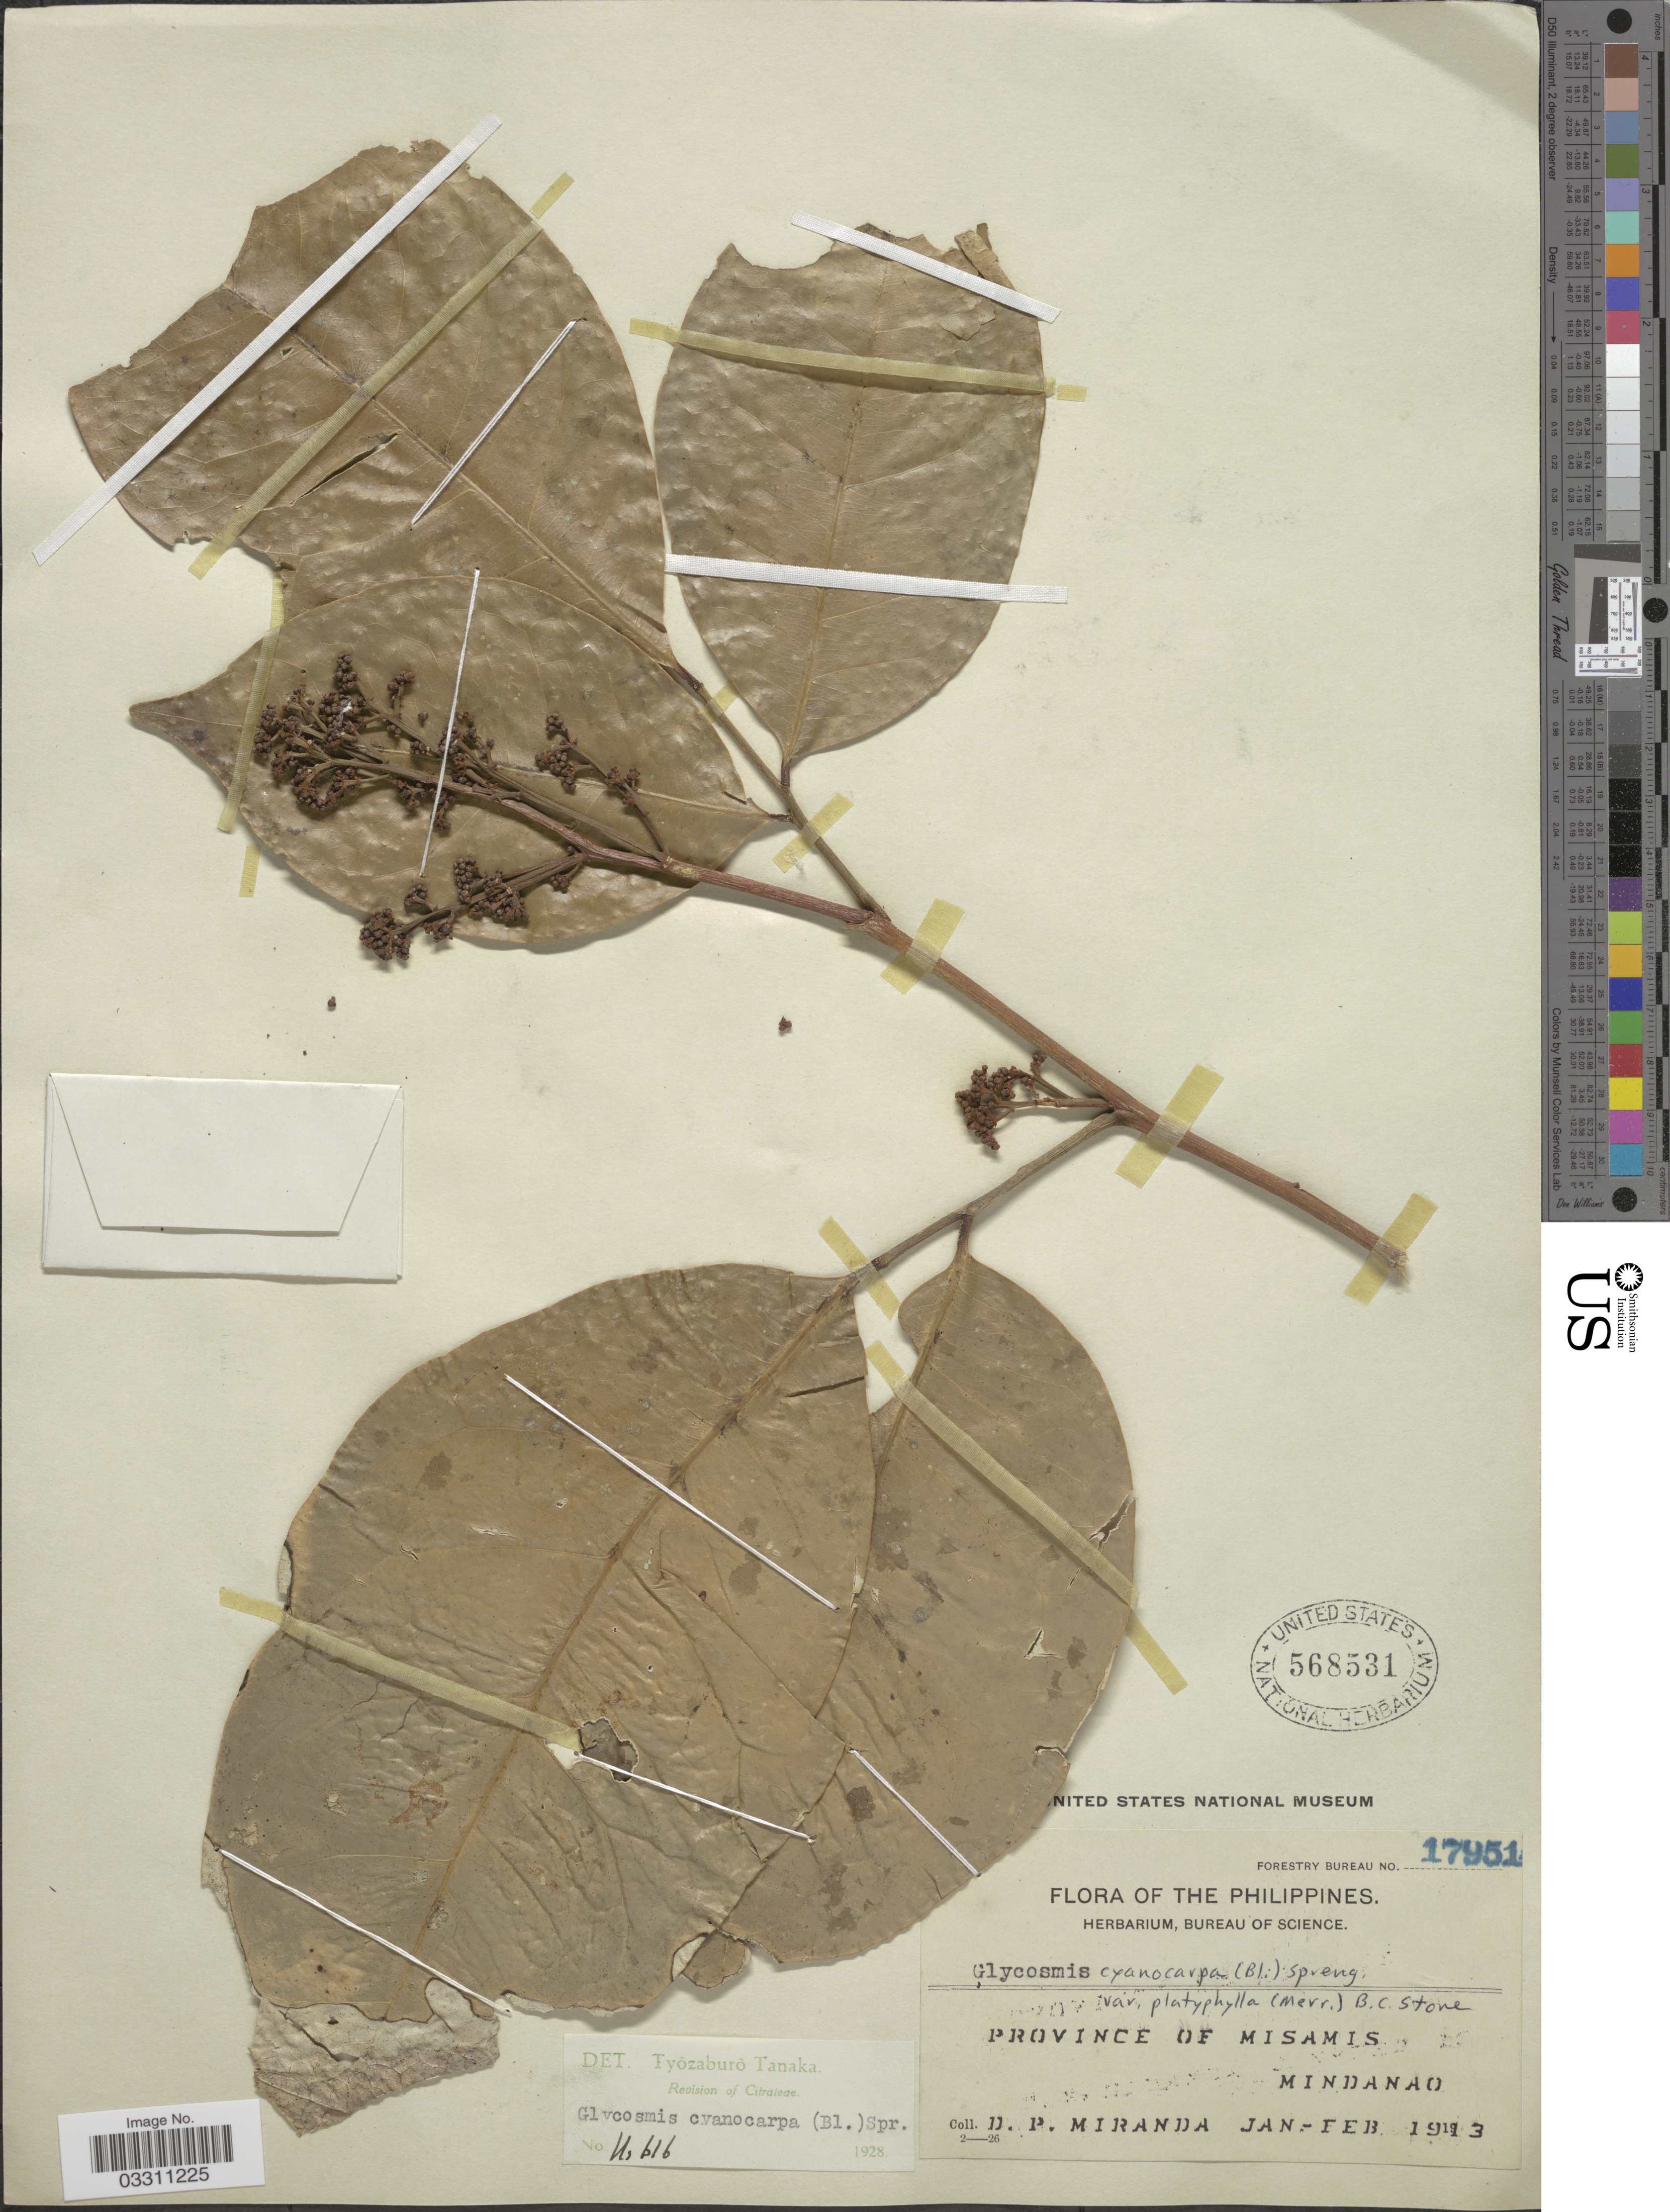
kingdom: Plantae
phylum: Tracheophyta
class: Magnoliopsida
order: Sapindales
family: Rutaceae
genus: Glycosmis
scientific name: Glycosmis cyanocarpa var. platyphylla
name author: (Merr.) B.C. Stone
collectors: D. P. Miranda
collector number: Bureau of Science 1795!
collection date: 1913-01/1913-02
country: Philippines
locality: Province of Misamis. Mindanao.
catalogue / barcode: US 568531